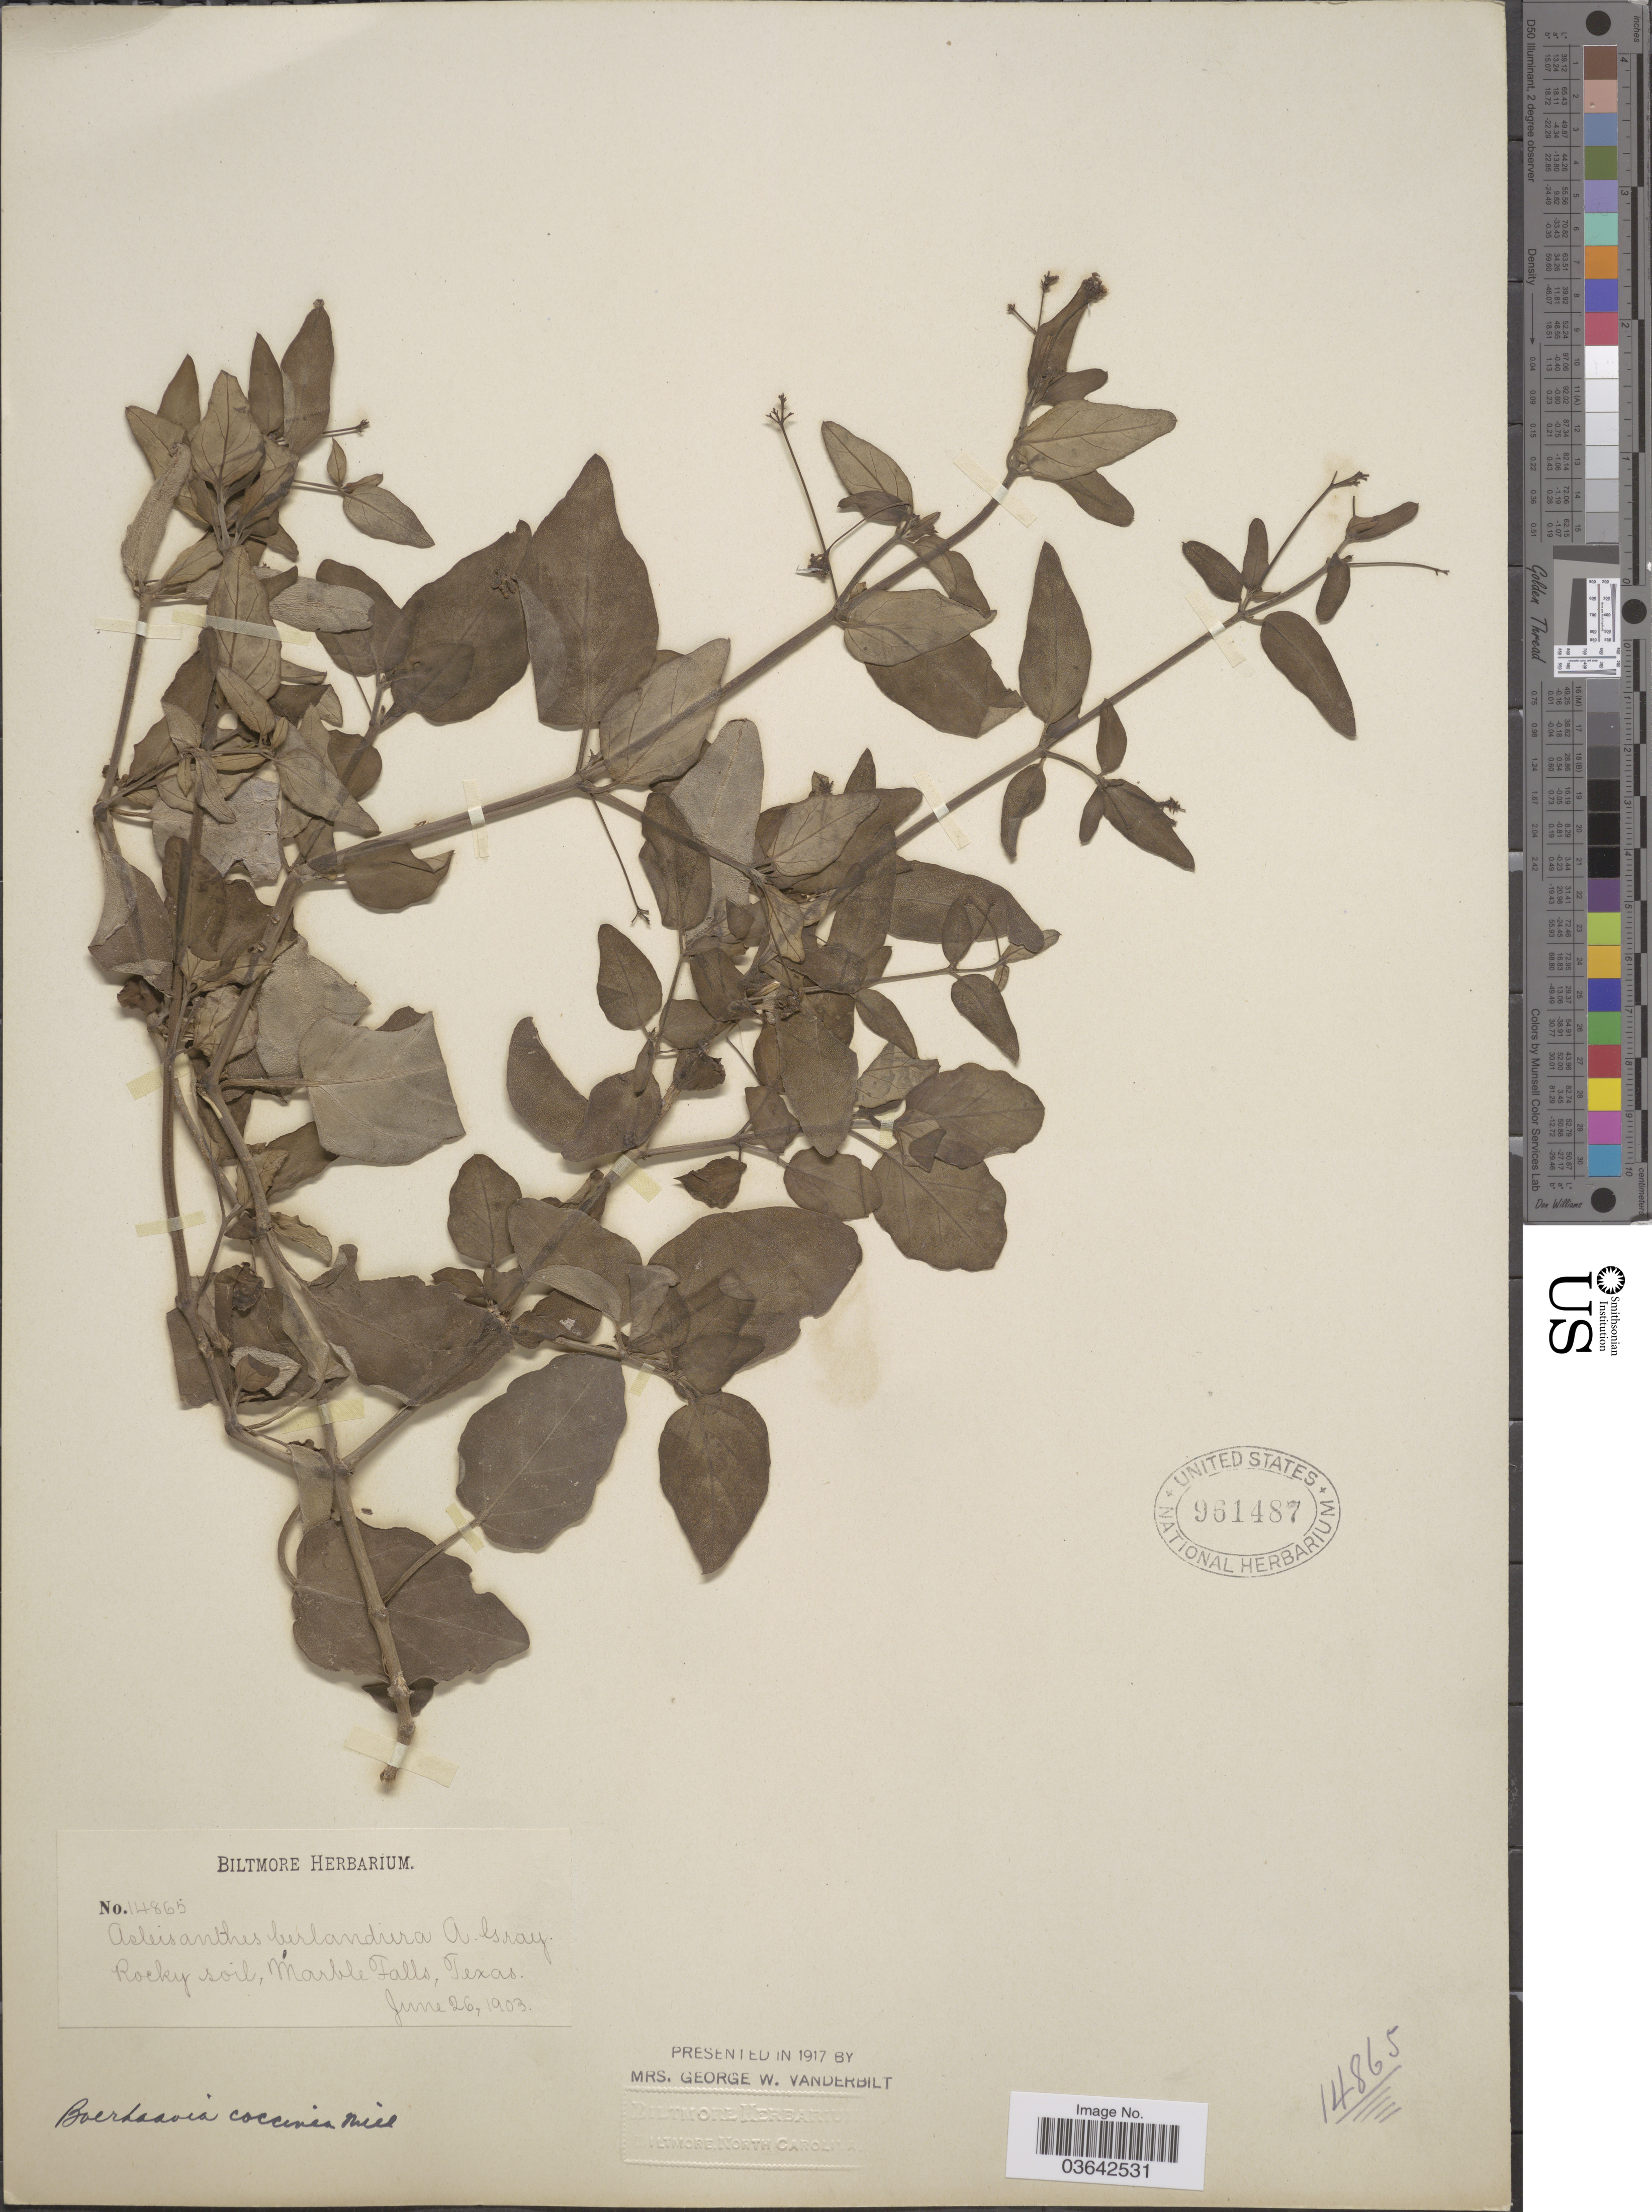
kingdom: Plantae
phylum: Tracheophyta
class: Magnoliopsida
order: Caryophyllales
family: Nyctaginaceae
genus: Boerhavia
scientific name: Boerhavia coccinea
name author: Mill.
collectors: ex herb. Biltmore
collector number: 14865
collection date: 1903-06-26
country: United States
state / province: Texas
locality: Rocky soil, Marble Falls.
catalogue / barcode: US 961487